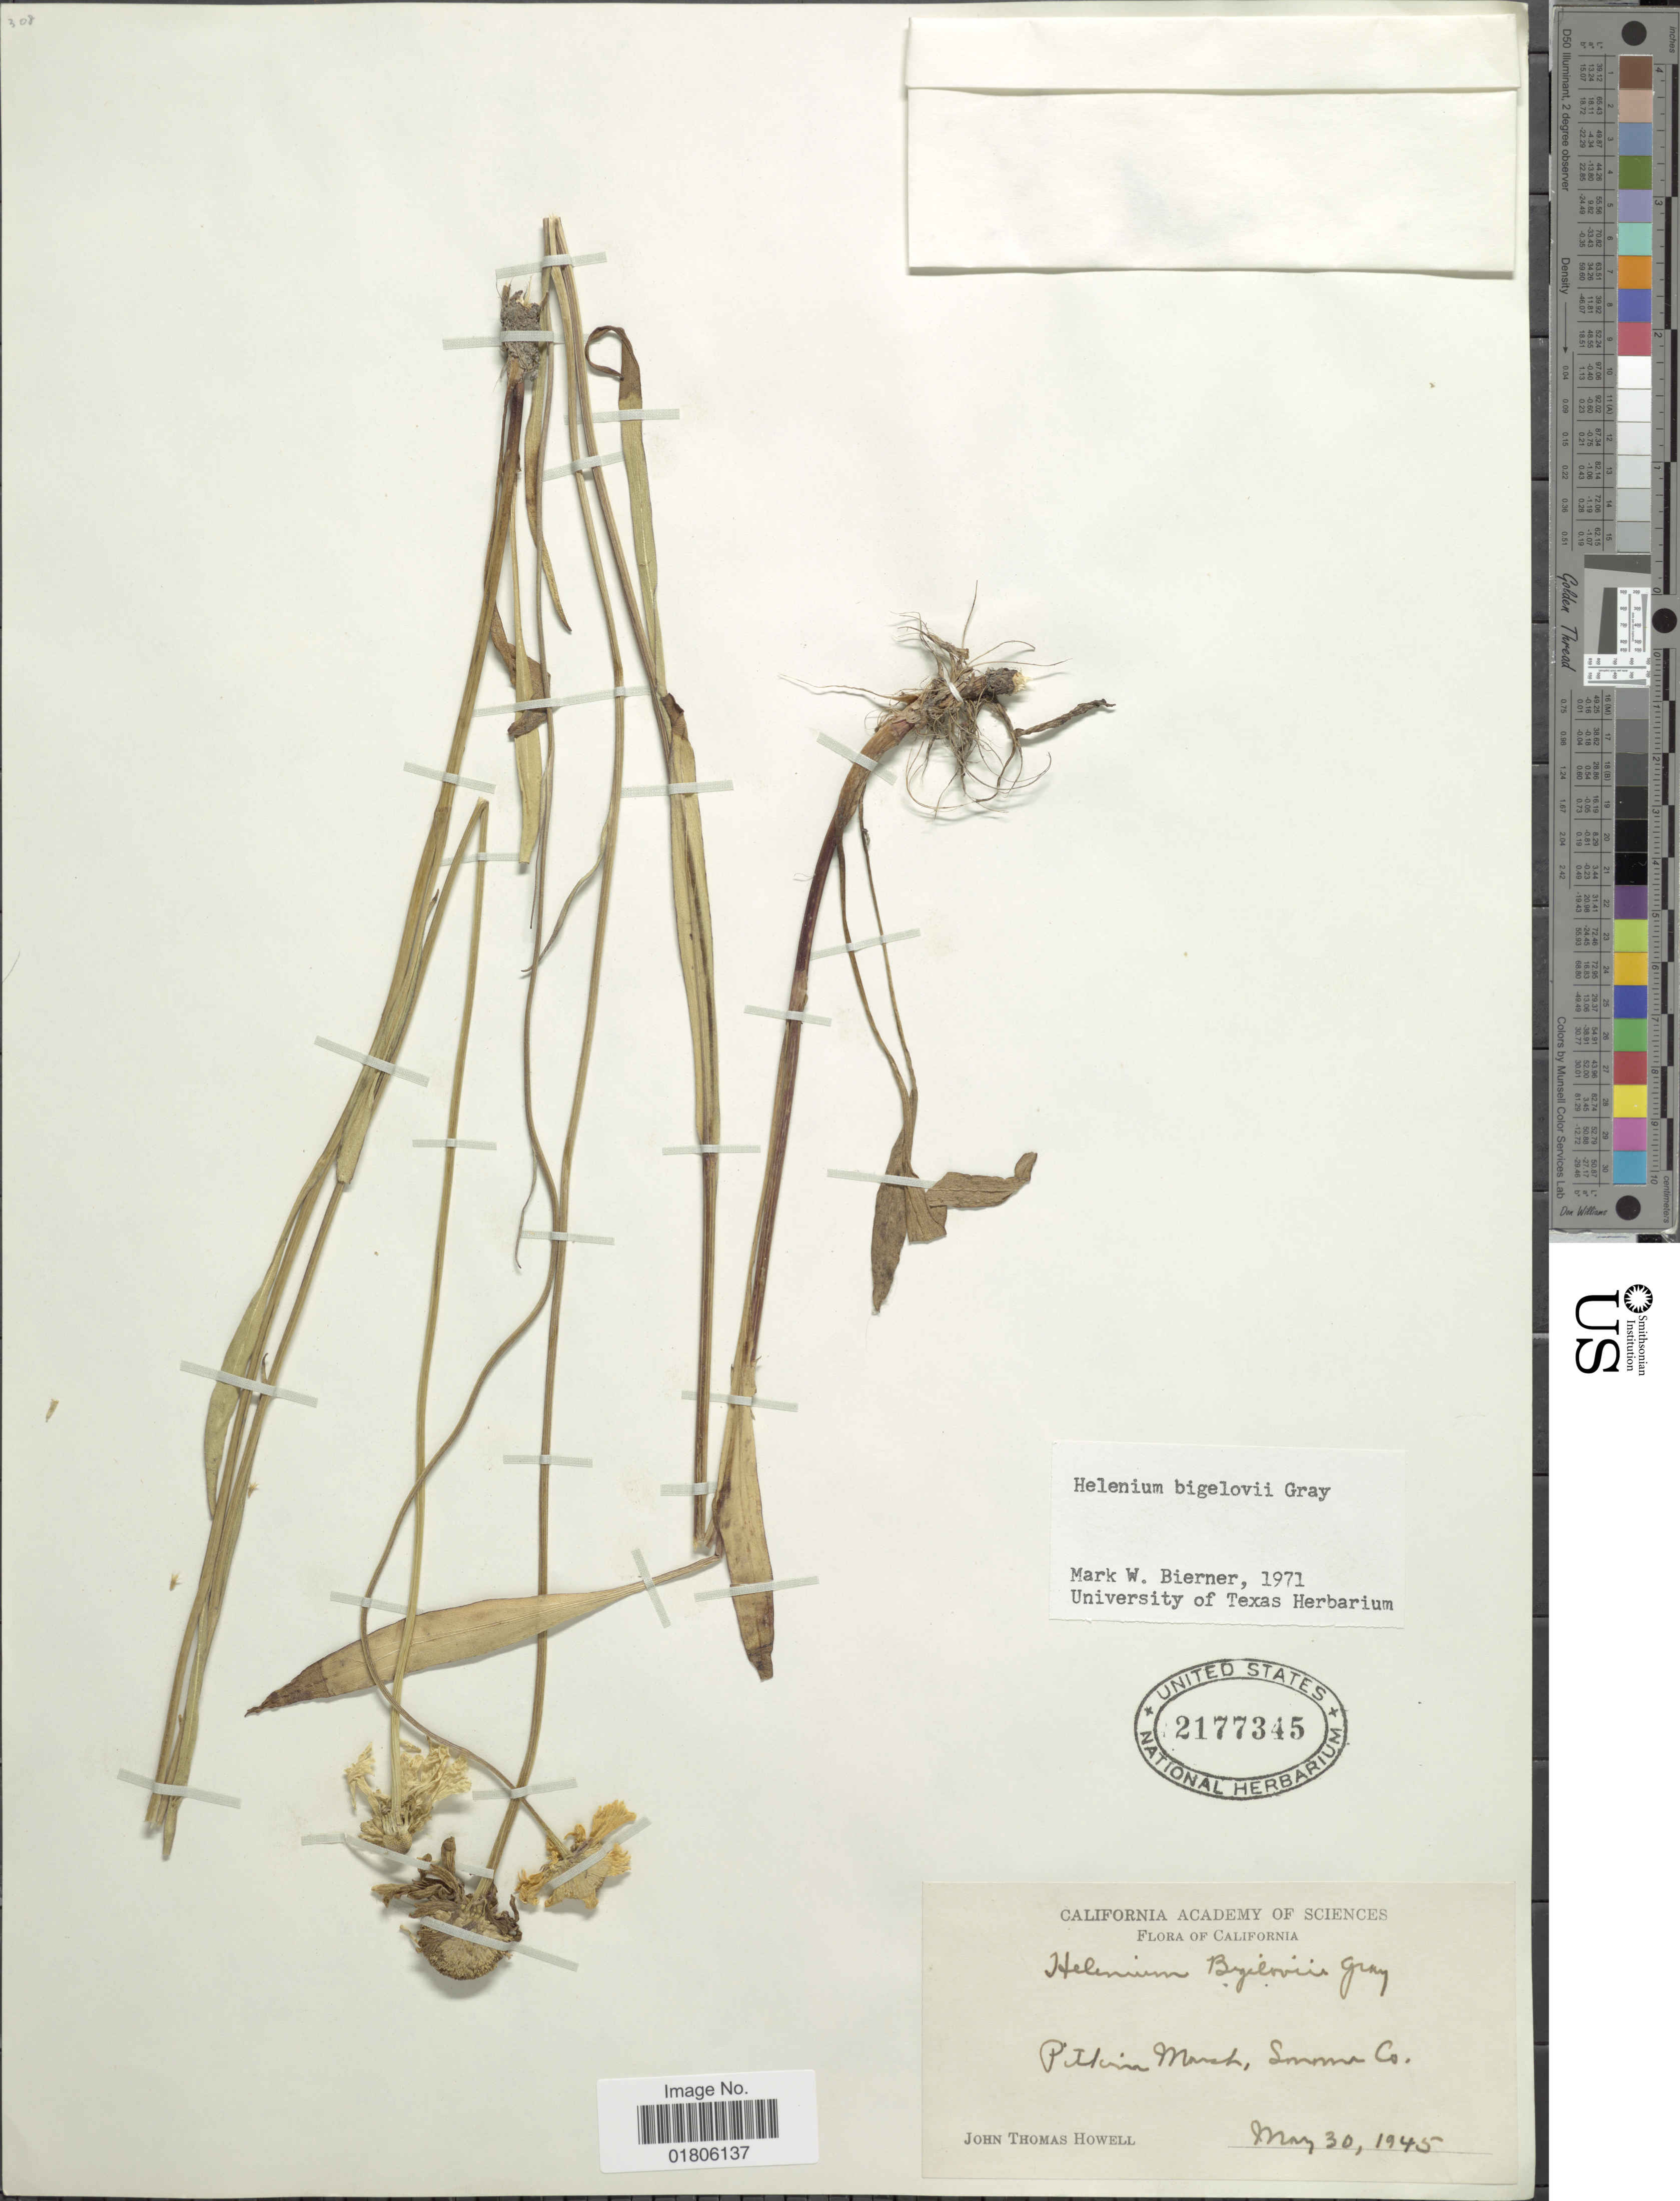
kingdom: Plantae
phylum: Tracheophyta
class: Magnoliopsida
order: Asterales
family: Asteraceae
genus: Helenium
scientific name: Helenium bigelovii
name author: A. Gray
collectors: J. T. Howell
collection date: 1945-05-30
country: United States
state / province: California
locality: Pitkin March, Summer Co.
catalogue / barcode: US 2177345